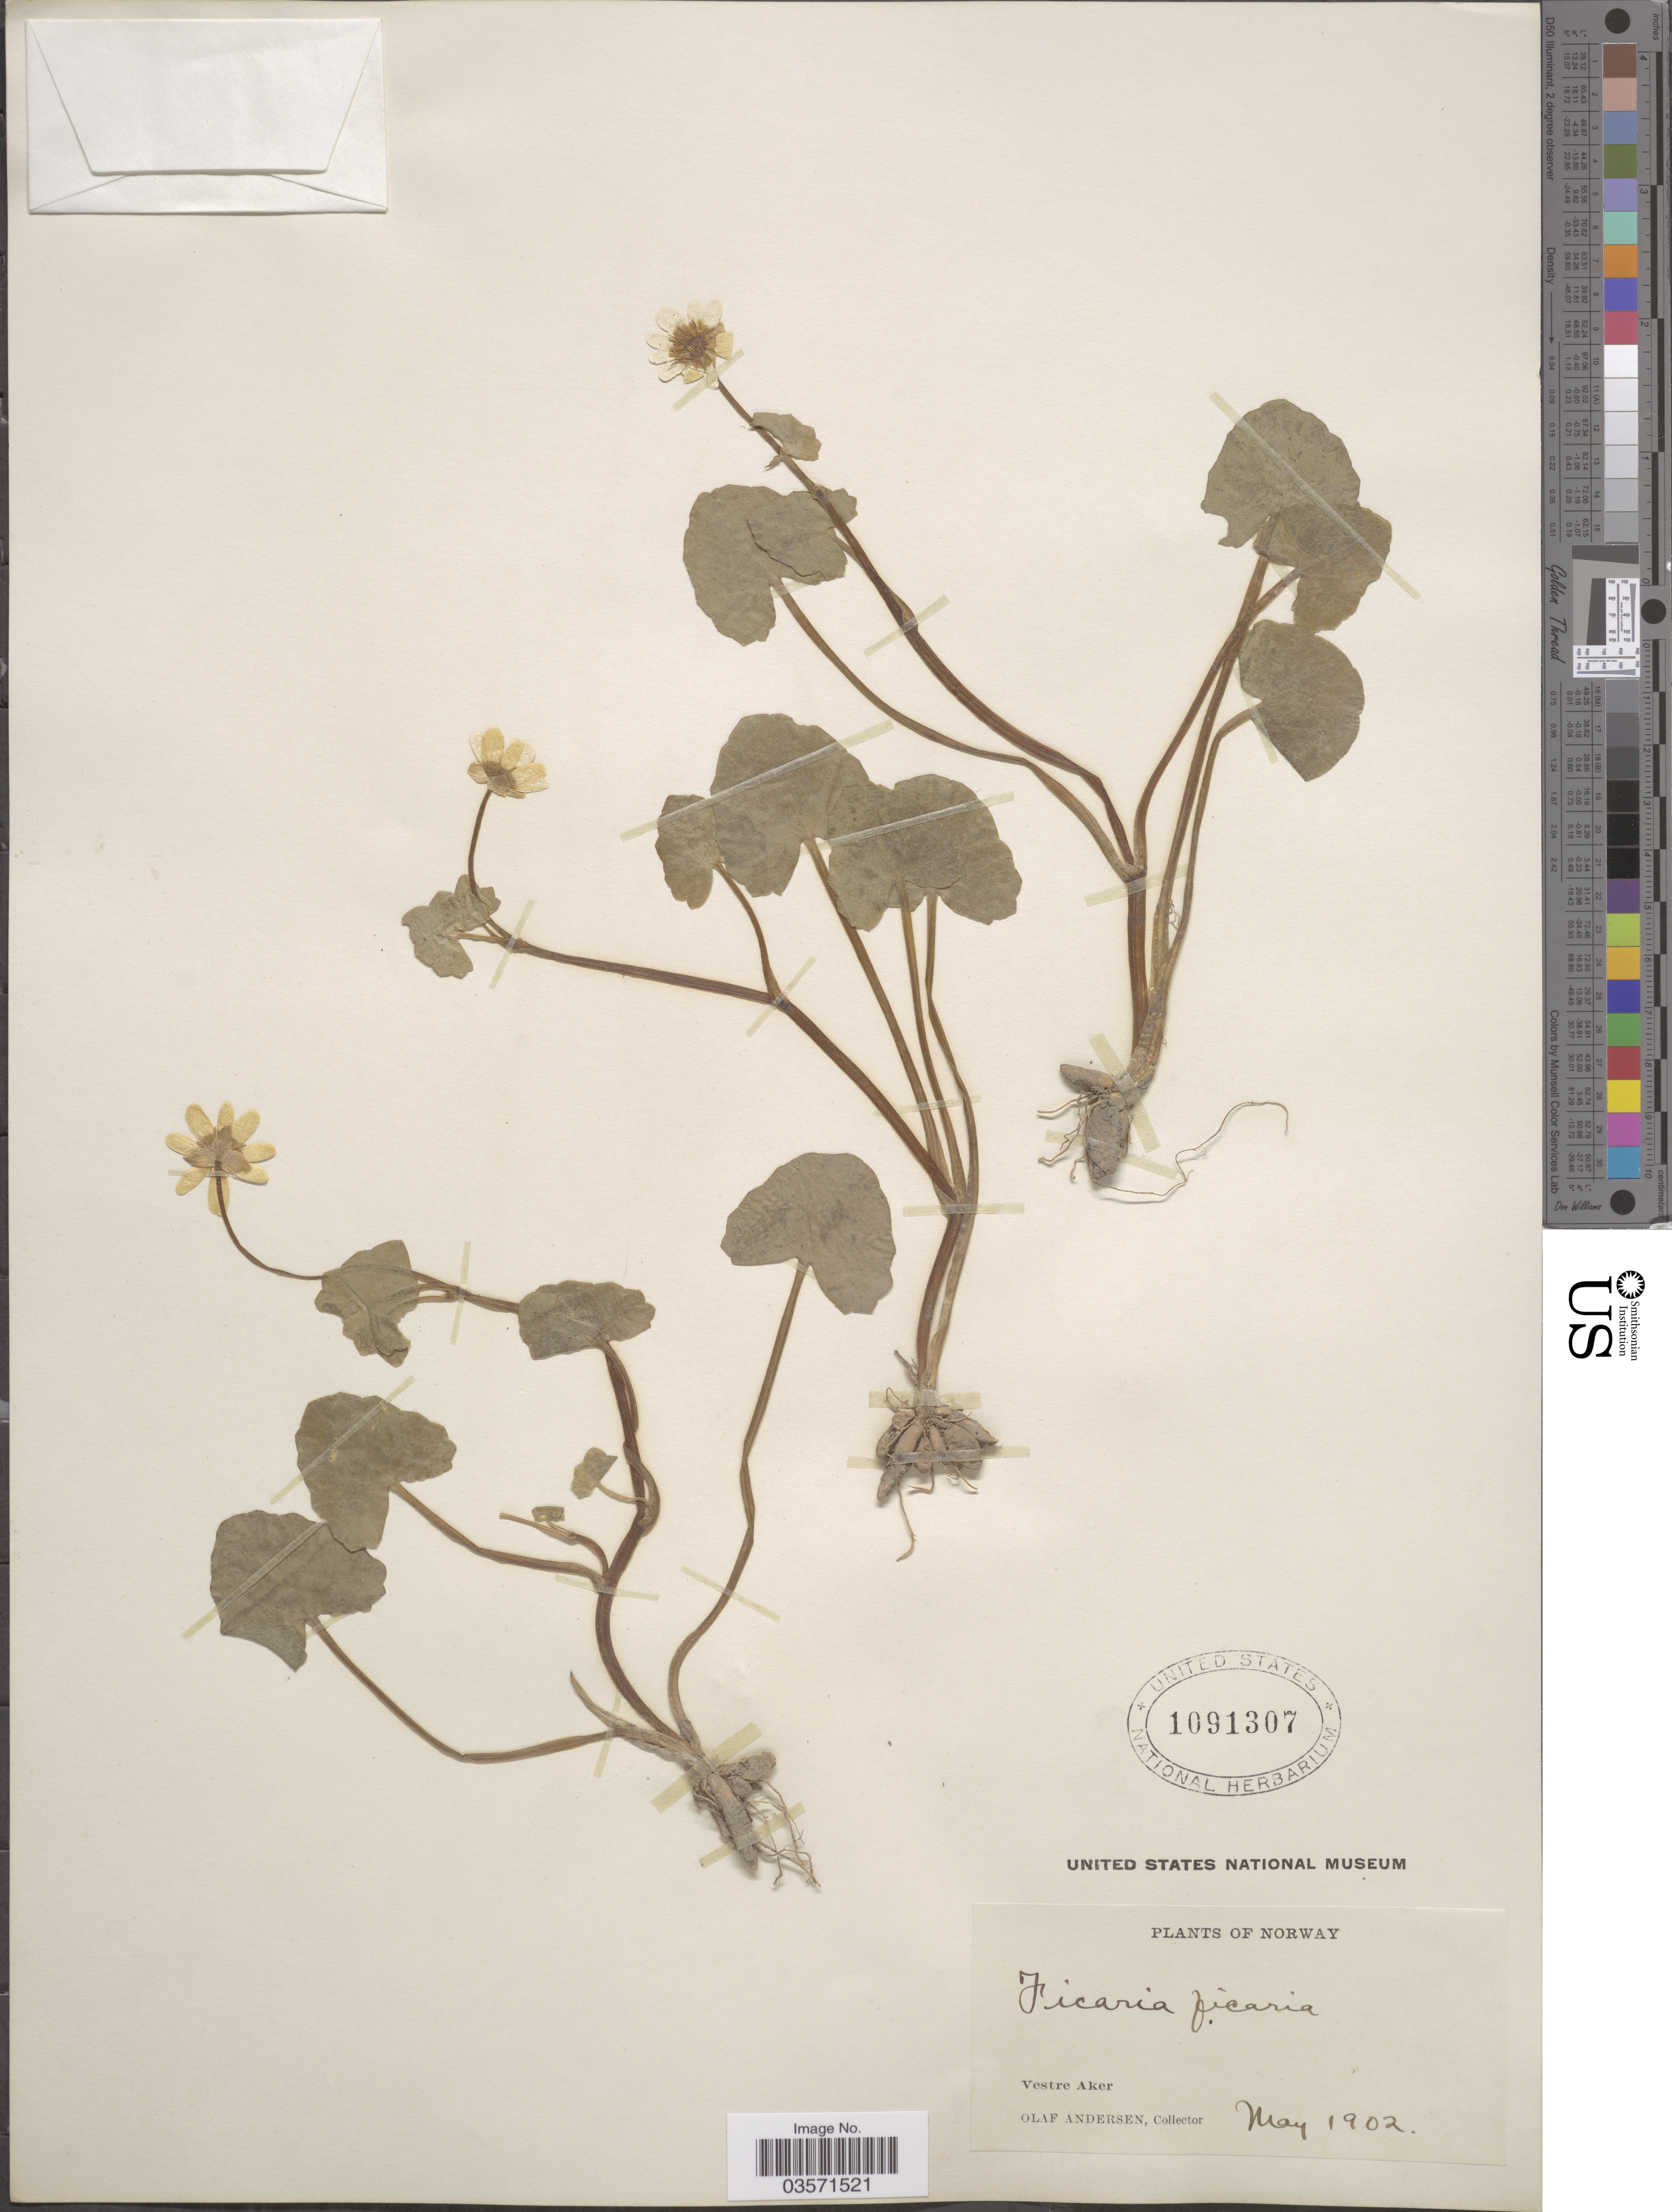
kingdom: Plantae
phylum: Tracheophyta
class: Magnoliopsida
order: Ranunculales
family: Ranunculaceae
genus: Ficaria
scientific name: Ficaria verna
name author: Huds.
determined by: Strong, M. T., (US), Smithsonian Institution - National Museum of Natural History (UNITED STATES)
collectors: O. Andersen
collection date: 1902-05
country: Norway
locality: Vestre Aker.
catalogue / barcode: US 1091307